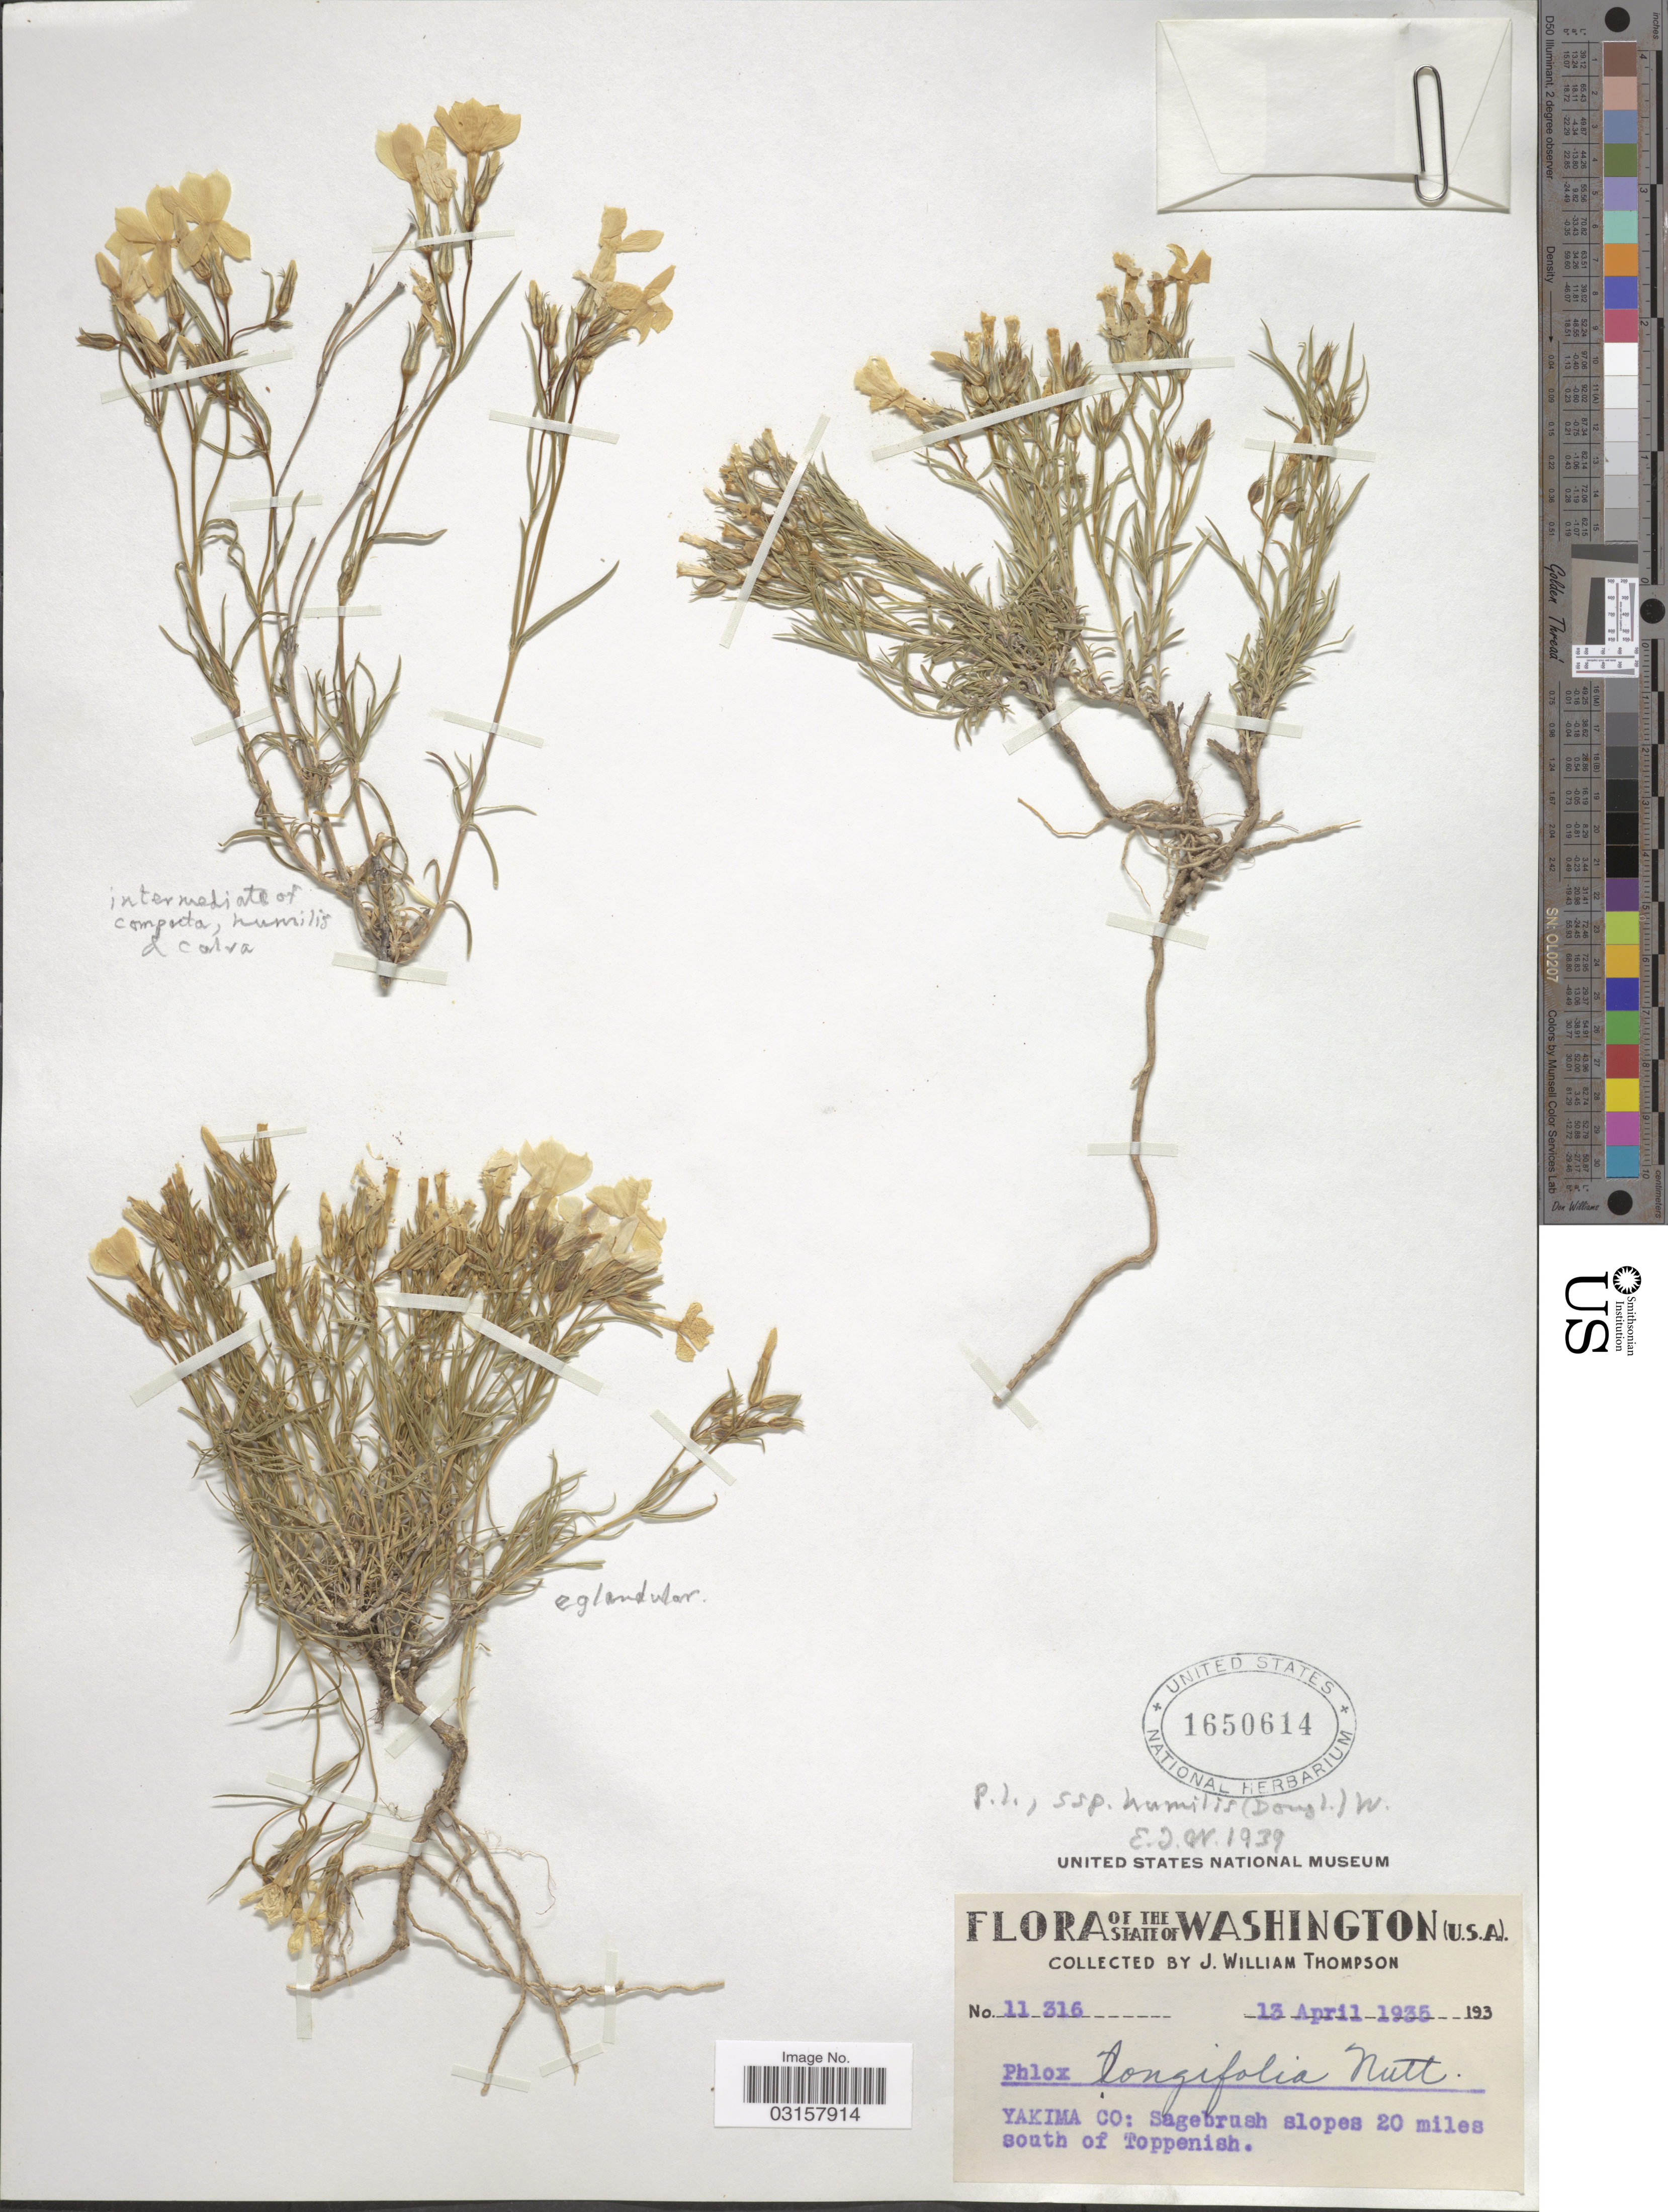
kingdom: Plantae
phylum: Tracheophyta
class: Magnoliopsida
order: Ericales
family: Polemoniaceae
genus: Phlox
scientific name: Phlox longifolia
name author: Nutt.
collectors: J. W. Thompson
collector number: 11316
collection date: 1935-04-13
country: United States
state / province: Washington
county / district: Yakima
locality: Yakima Co: Sagebrush slopes 20 miles south of Toppenish.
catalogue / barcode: US 1650614